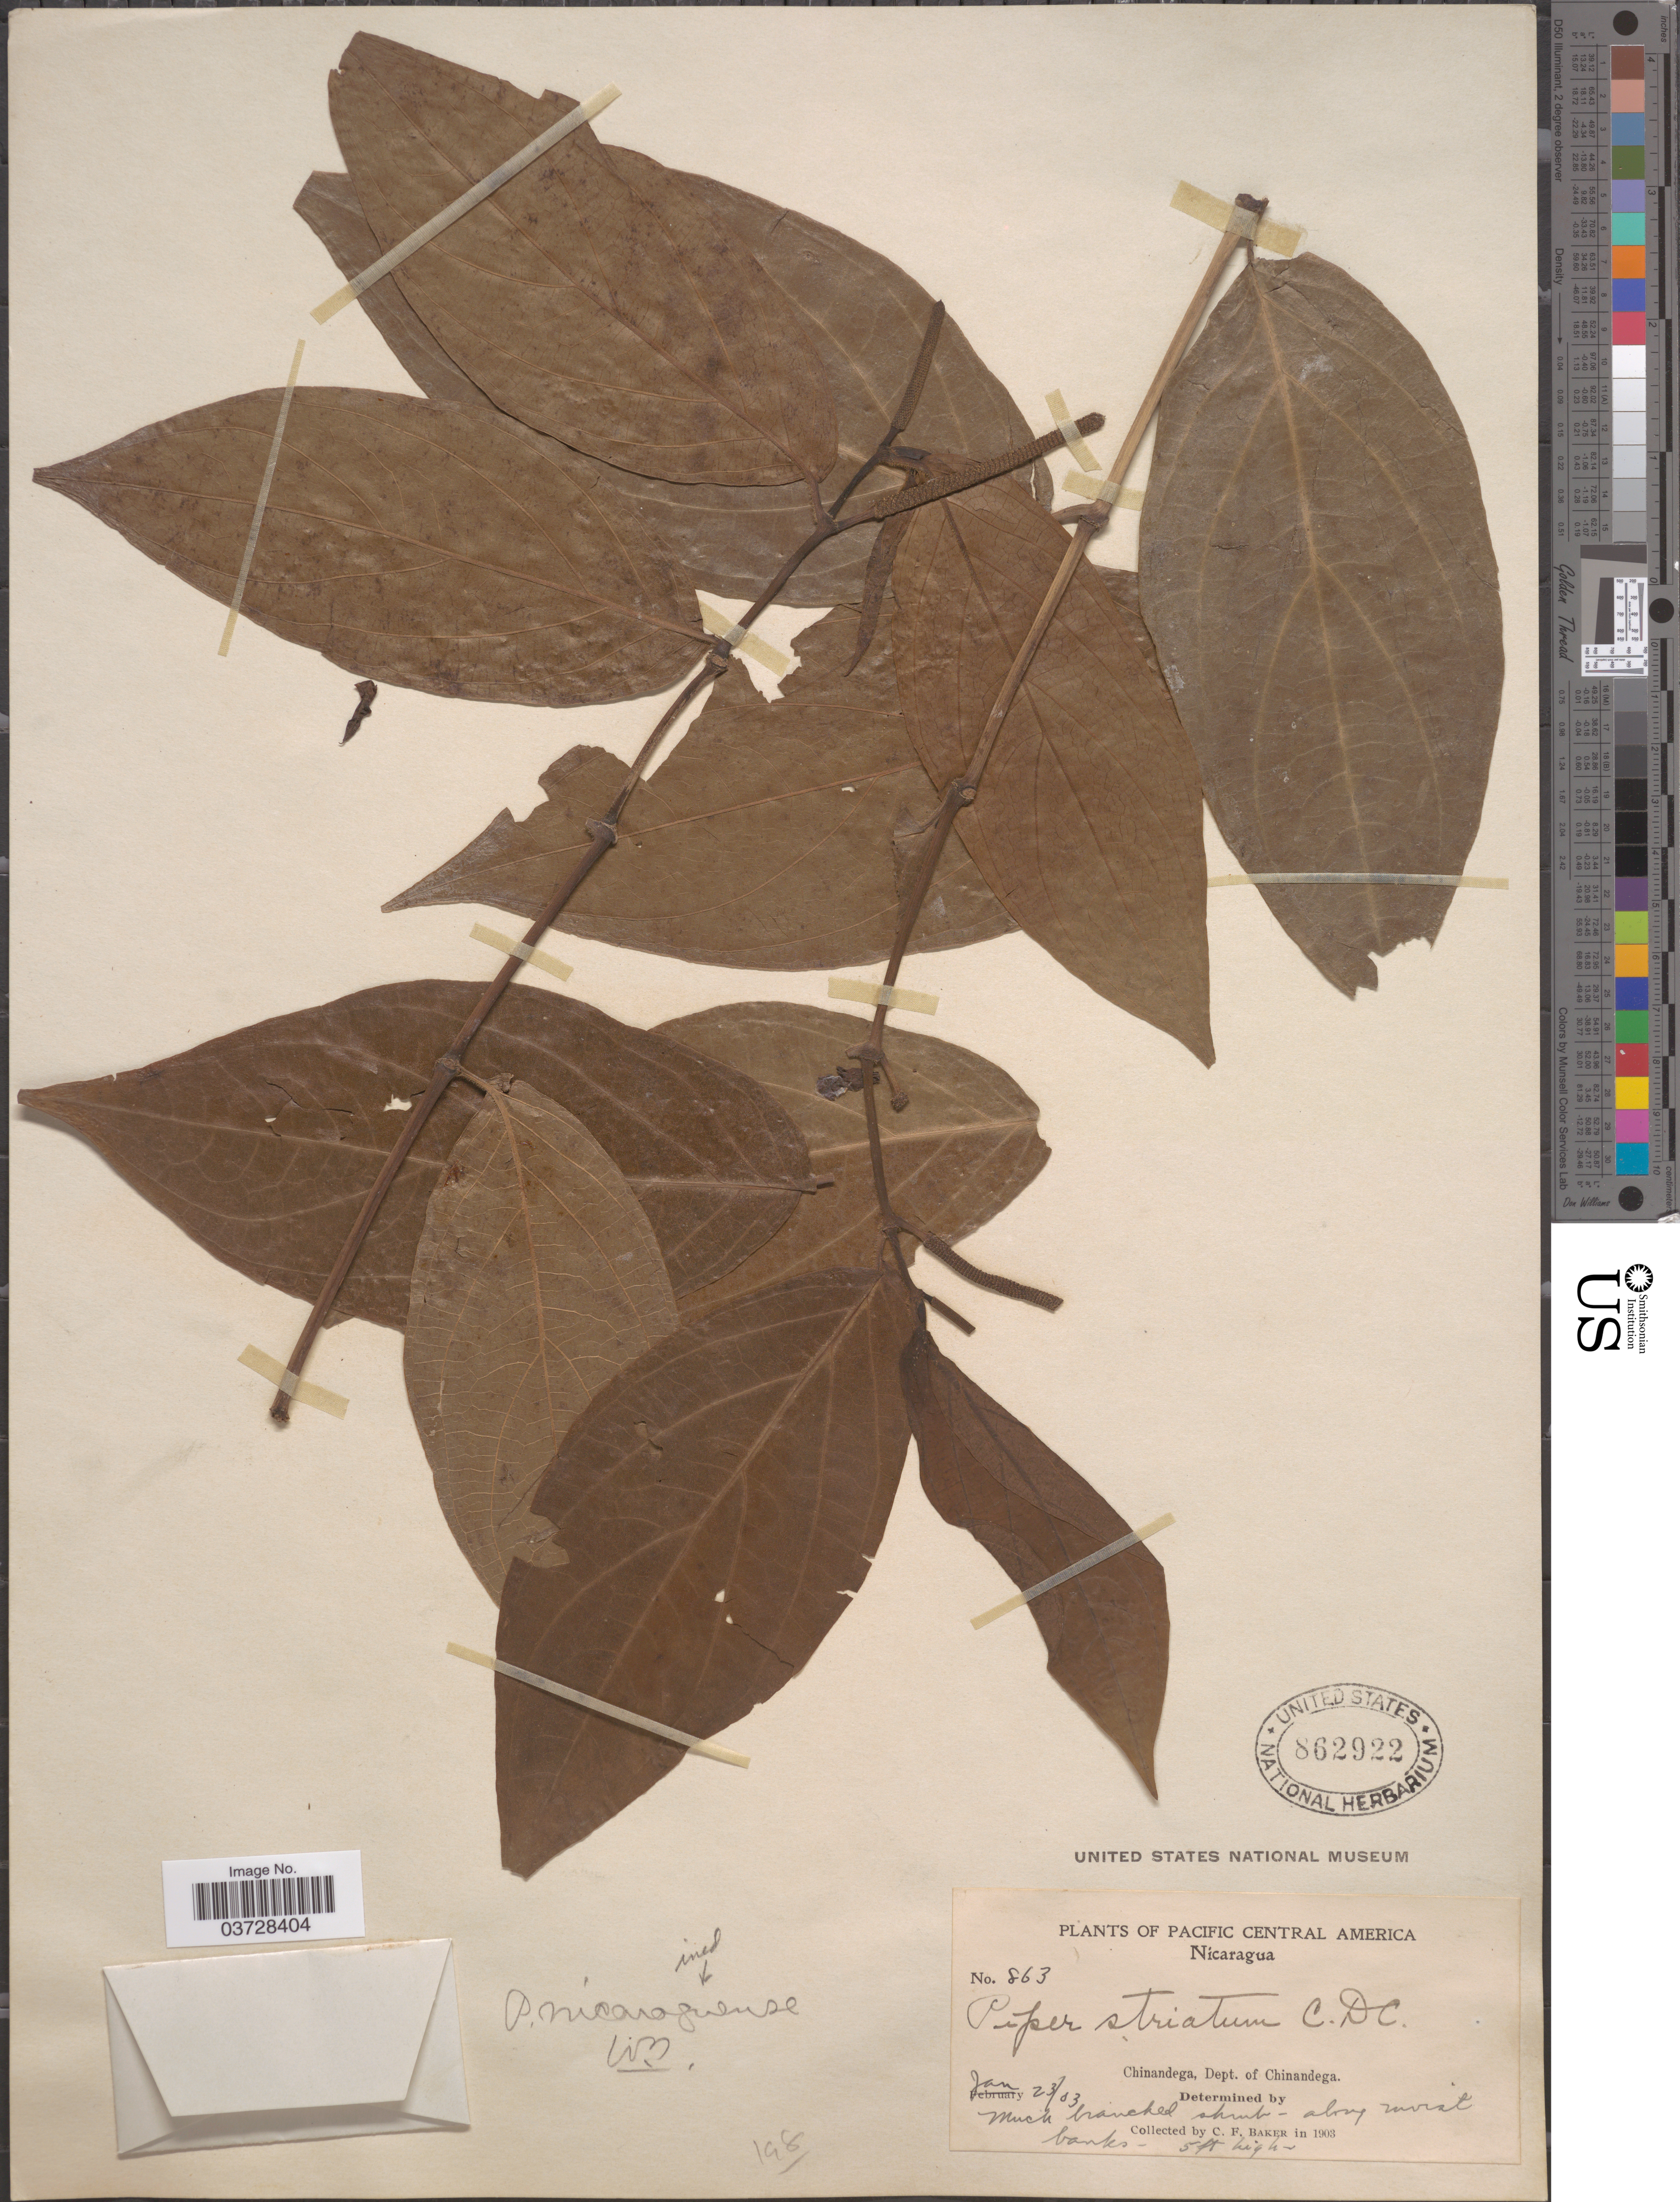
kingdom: Plantae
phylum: Tracheophyta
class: Magnoliopsida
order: Piperales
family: Piperaceae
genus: Piper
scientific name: Piper striatum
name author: C. DC. in Elmer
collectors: C. F. Baker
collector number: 863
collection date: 1903-01-23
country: Nicaragua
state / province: Chinandega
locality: Pacific Central America. Dept. of Chinandega.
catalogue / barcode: US 862922